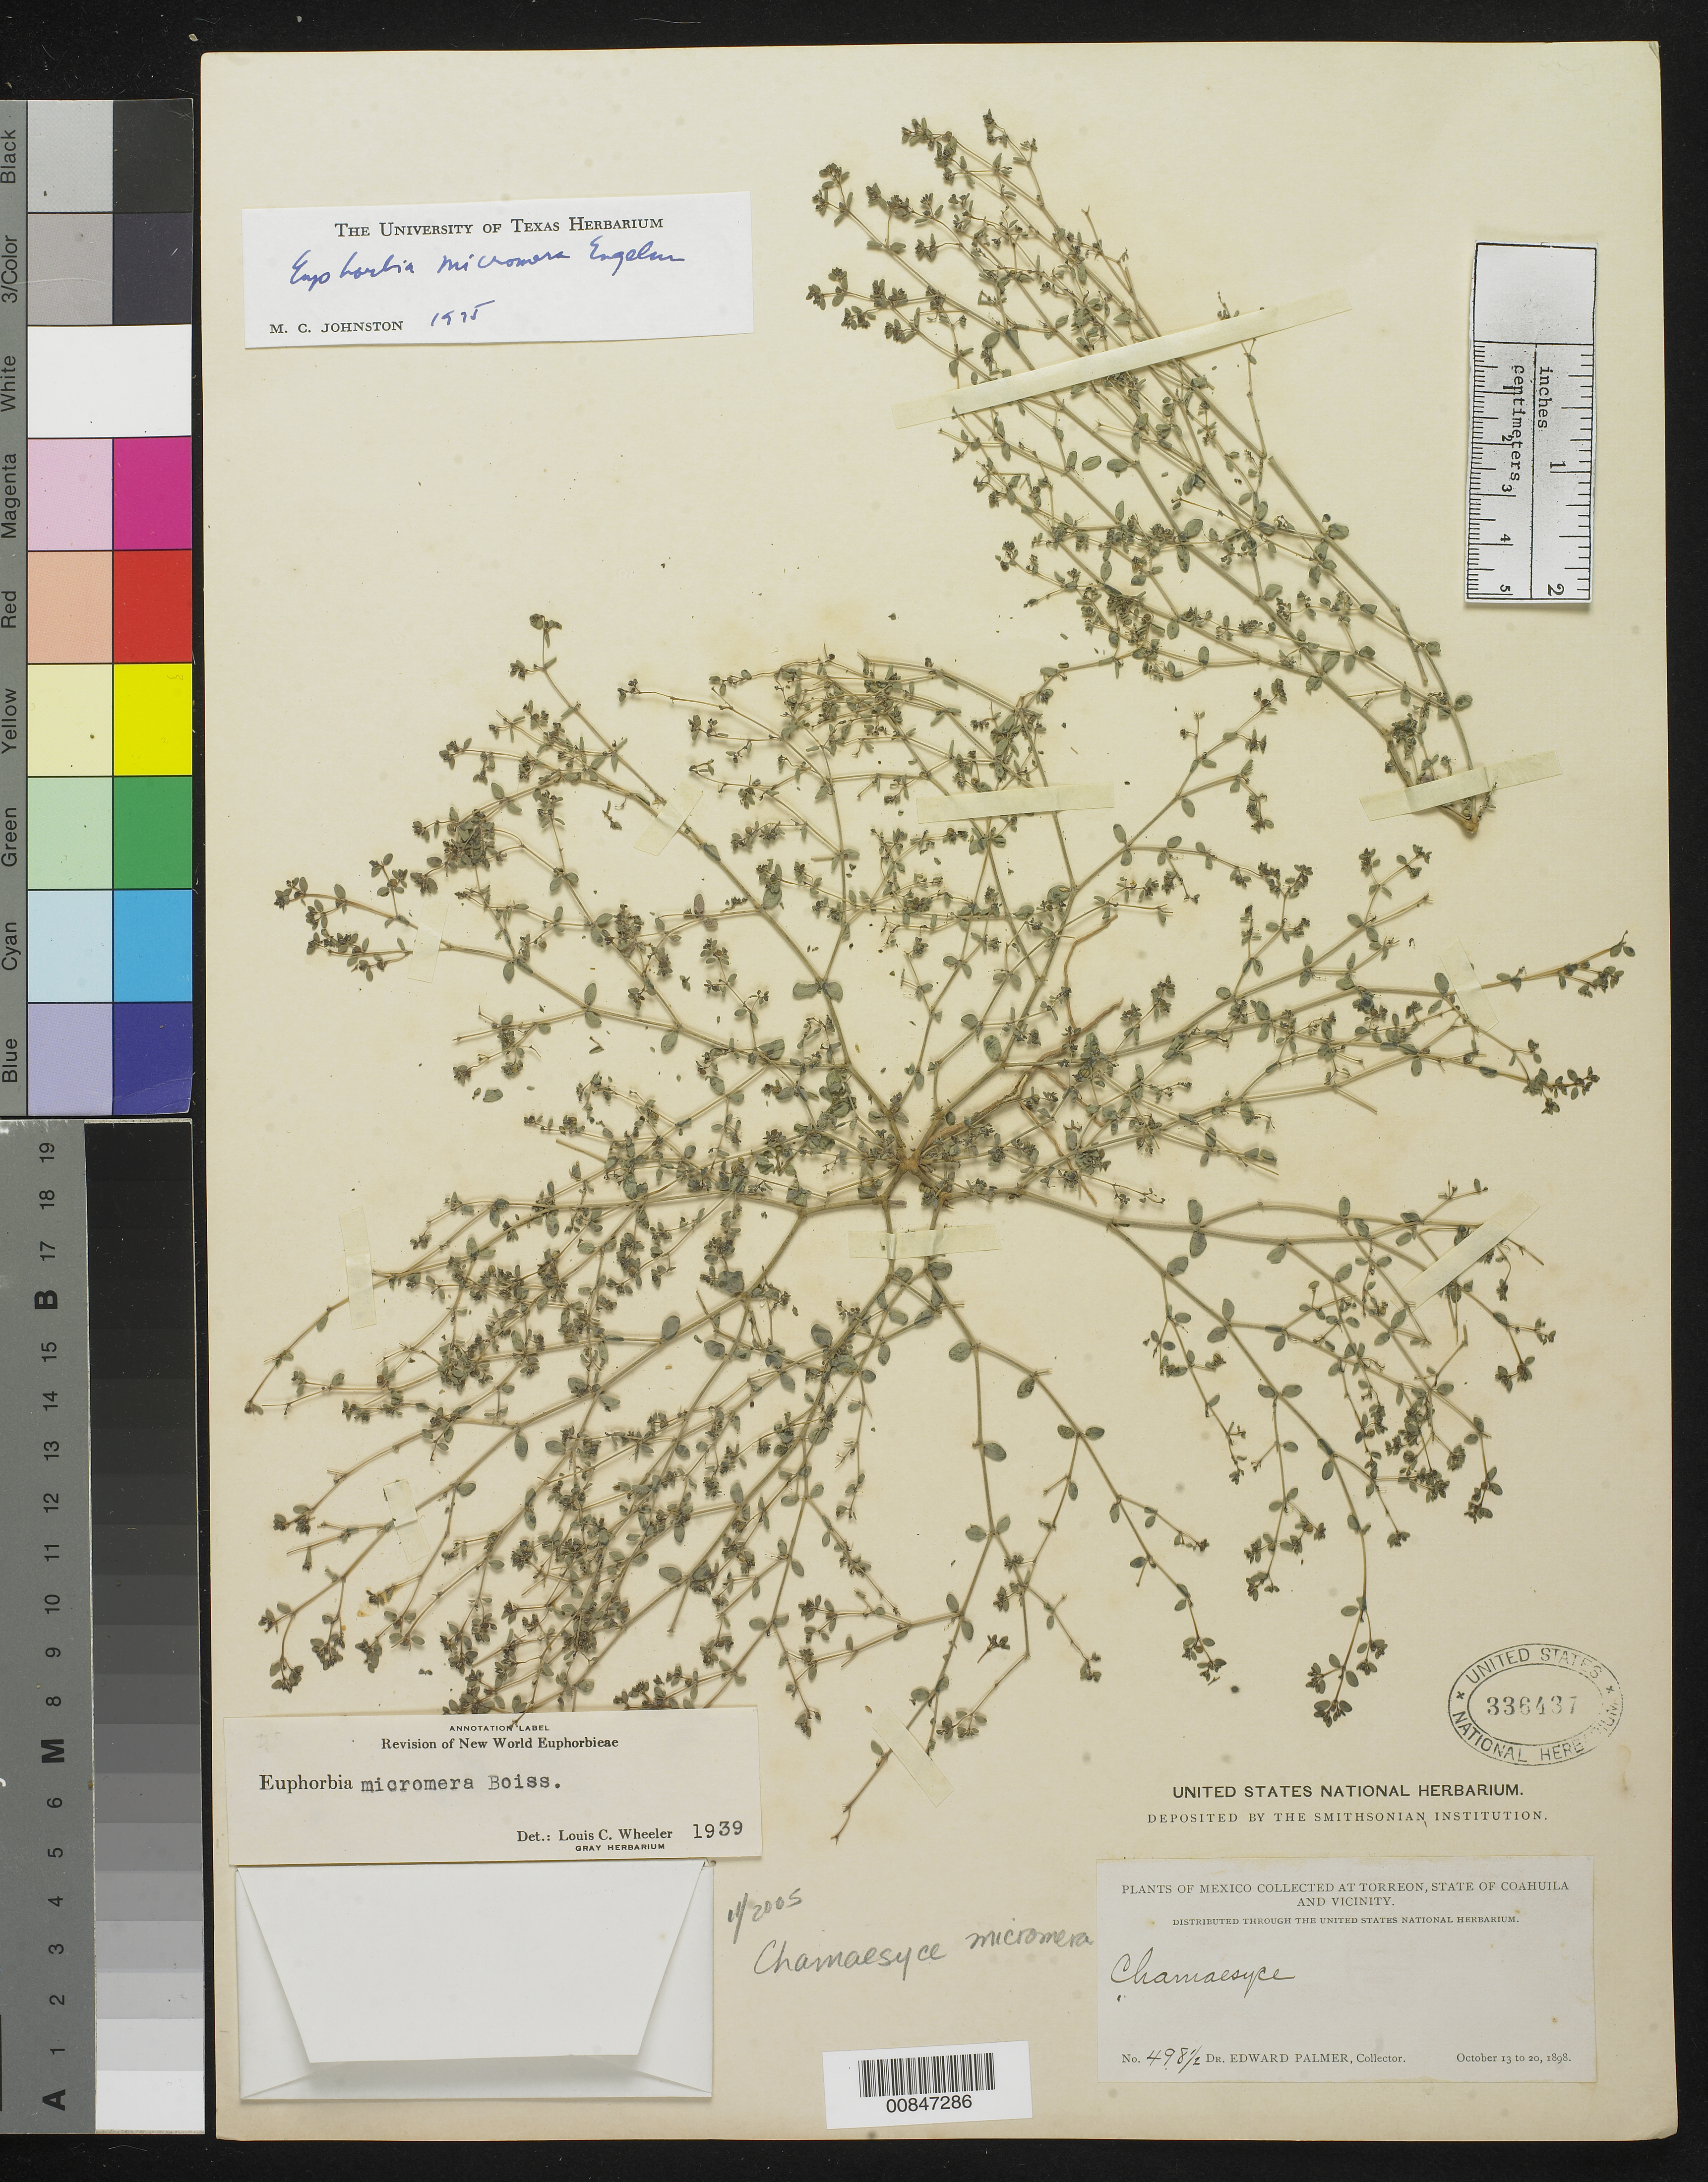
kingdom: Plantae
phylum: Tracheophyta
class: Magnoliopsida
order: Malpighiales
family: Euphorbiaceae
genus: Euphorbia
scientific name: Euphorbia micromera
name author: Boiss.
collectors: E. Palmer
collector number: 498½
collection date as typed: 13 Oct 1898 to 20 Oct 1898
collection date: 1898-10-13/1898-10-20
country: Mexico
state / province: Coahuila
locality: Torreon, Coahuila and vicinity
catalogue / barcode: US 336437